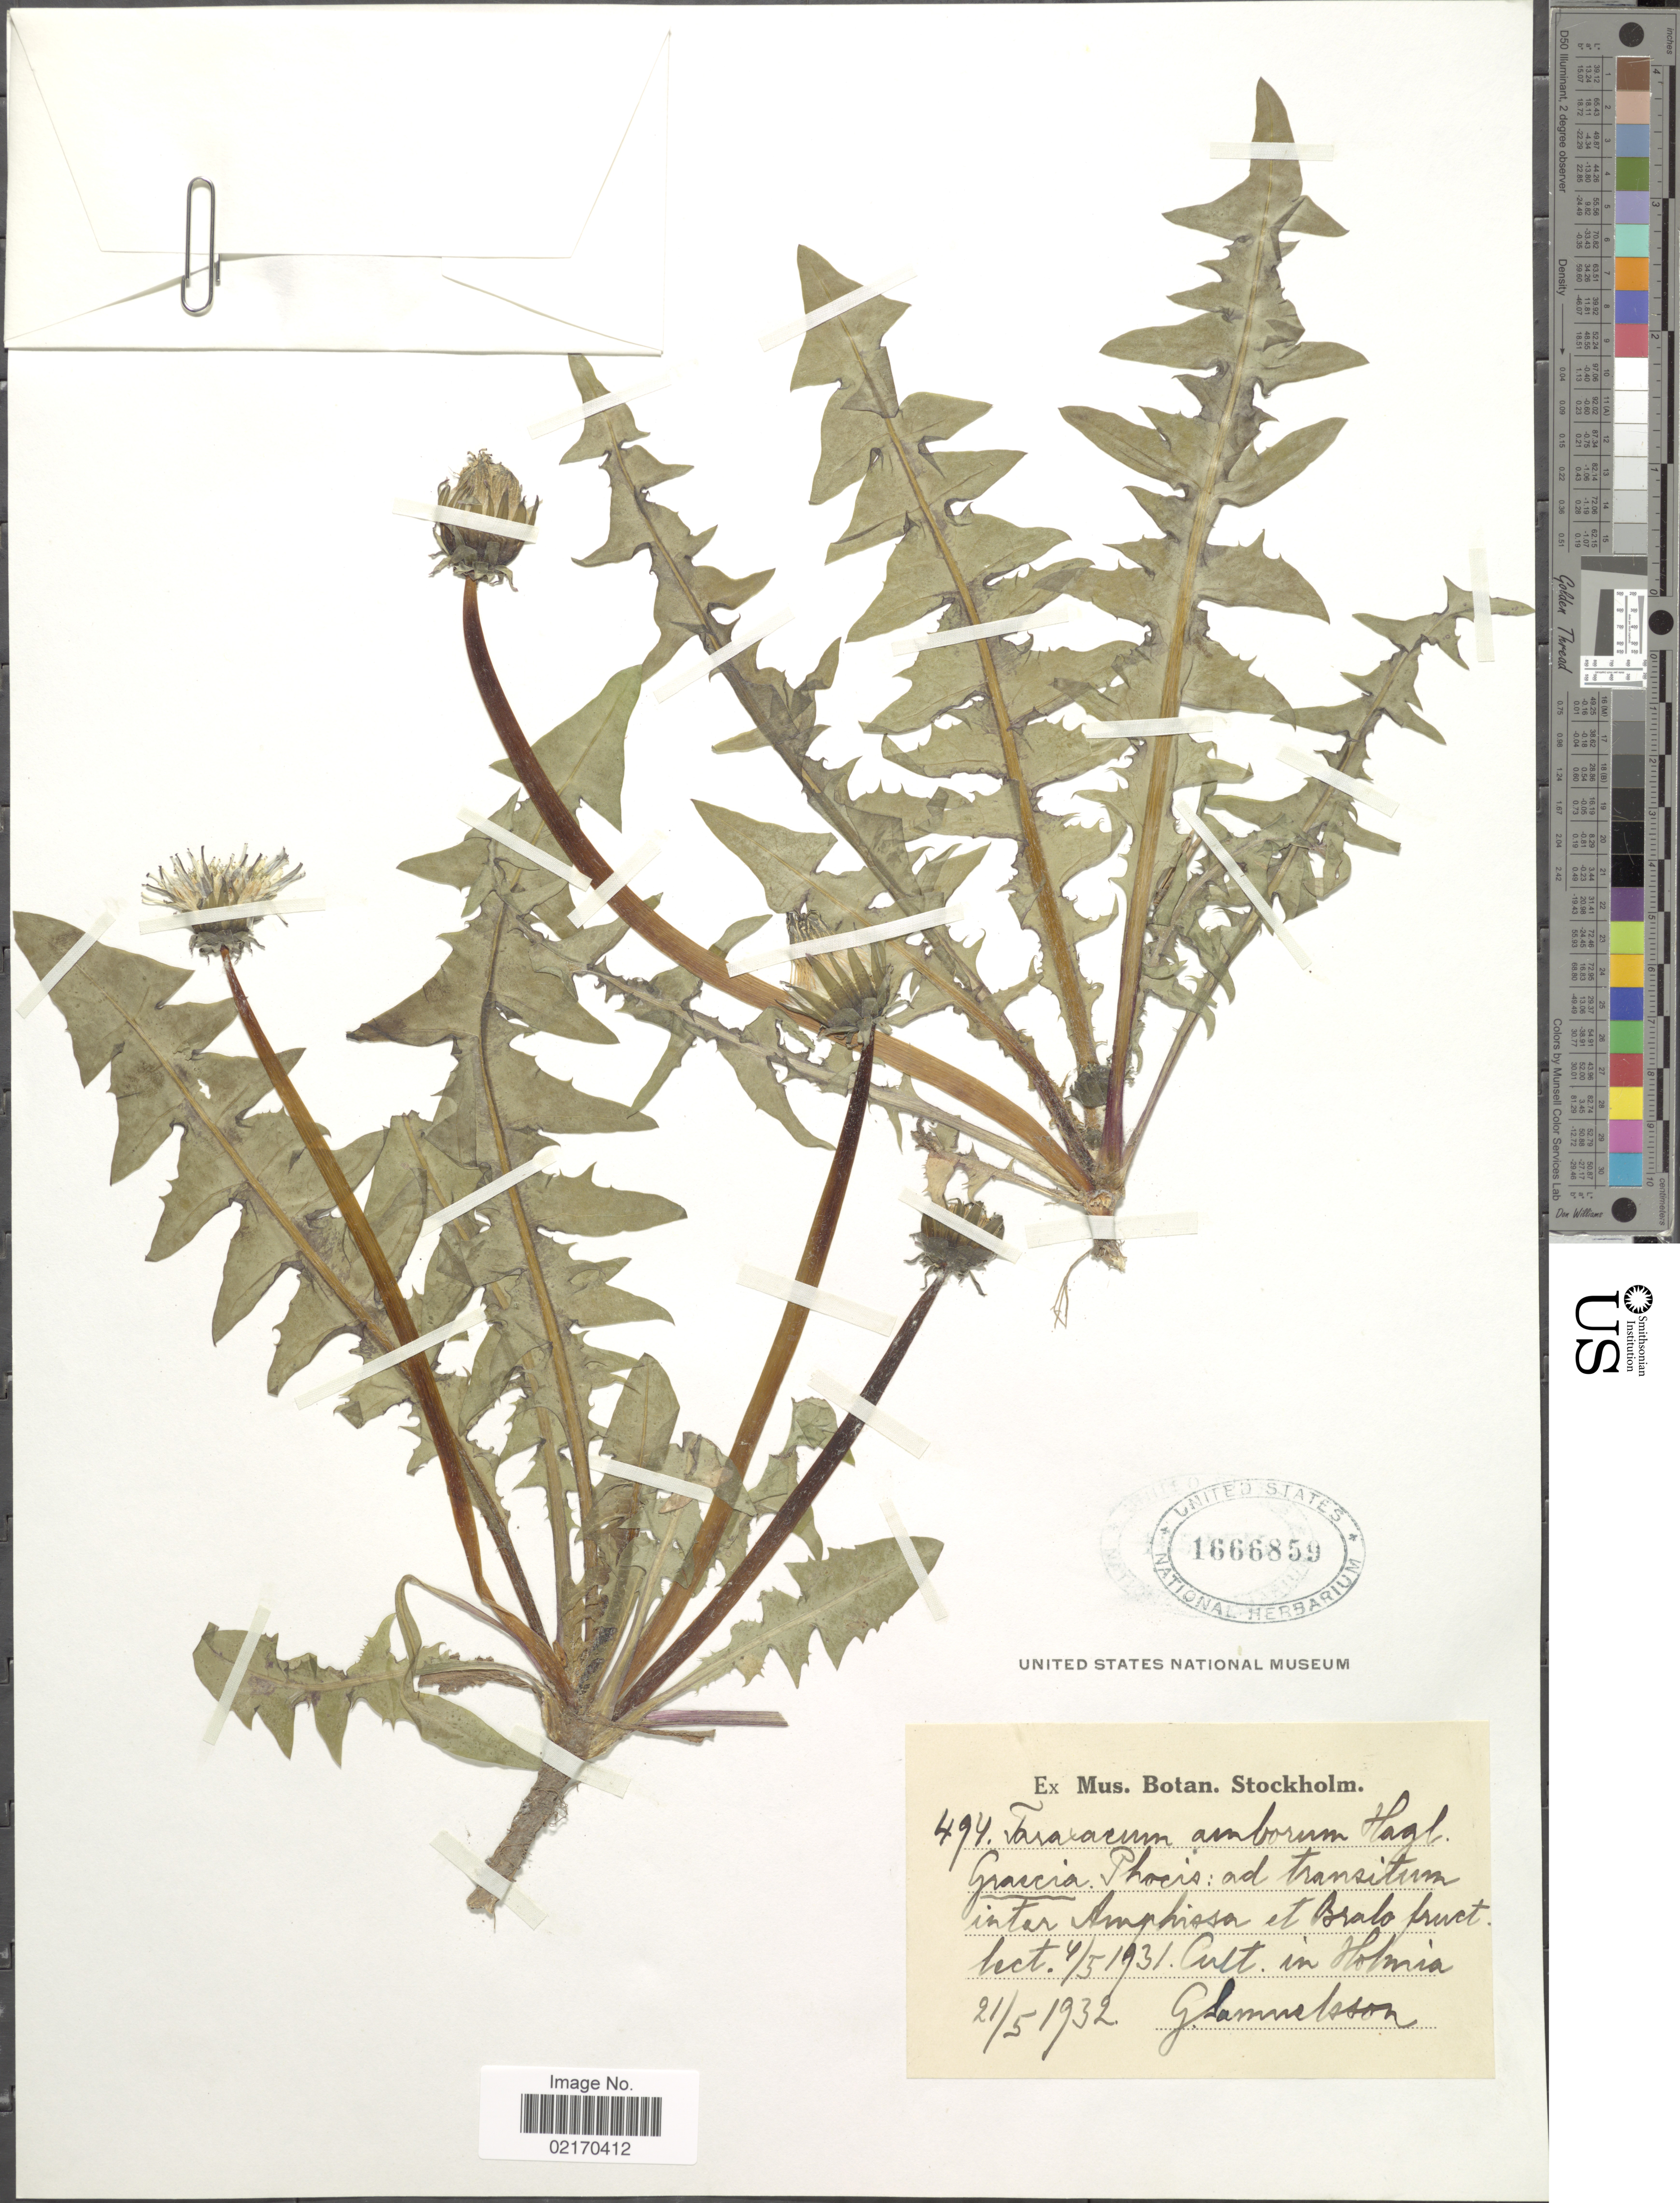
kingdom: Plantae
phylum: Tracheophyta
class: Magnoliopsida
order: Asterales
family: Asteraceae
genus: Taraxacum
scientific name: Taraxacum amborum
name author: G.E. Haglund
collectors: G. Samuelsson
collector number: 494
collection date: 1932-05-21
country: Greece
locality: Graecia, Phocis: ad transitum inter Amphiosa et Bralo fruct., cult. in Holmia.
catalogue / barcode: US 1666859